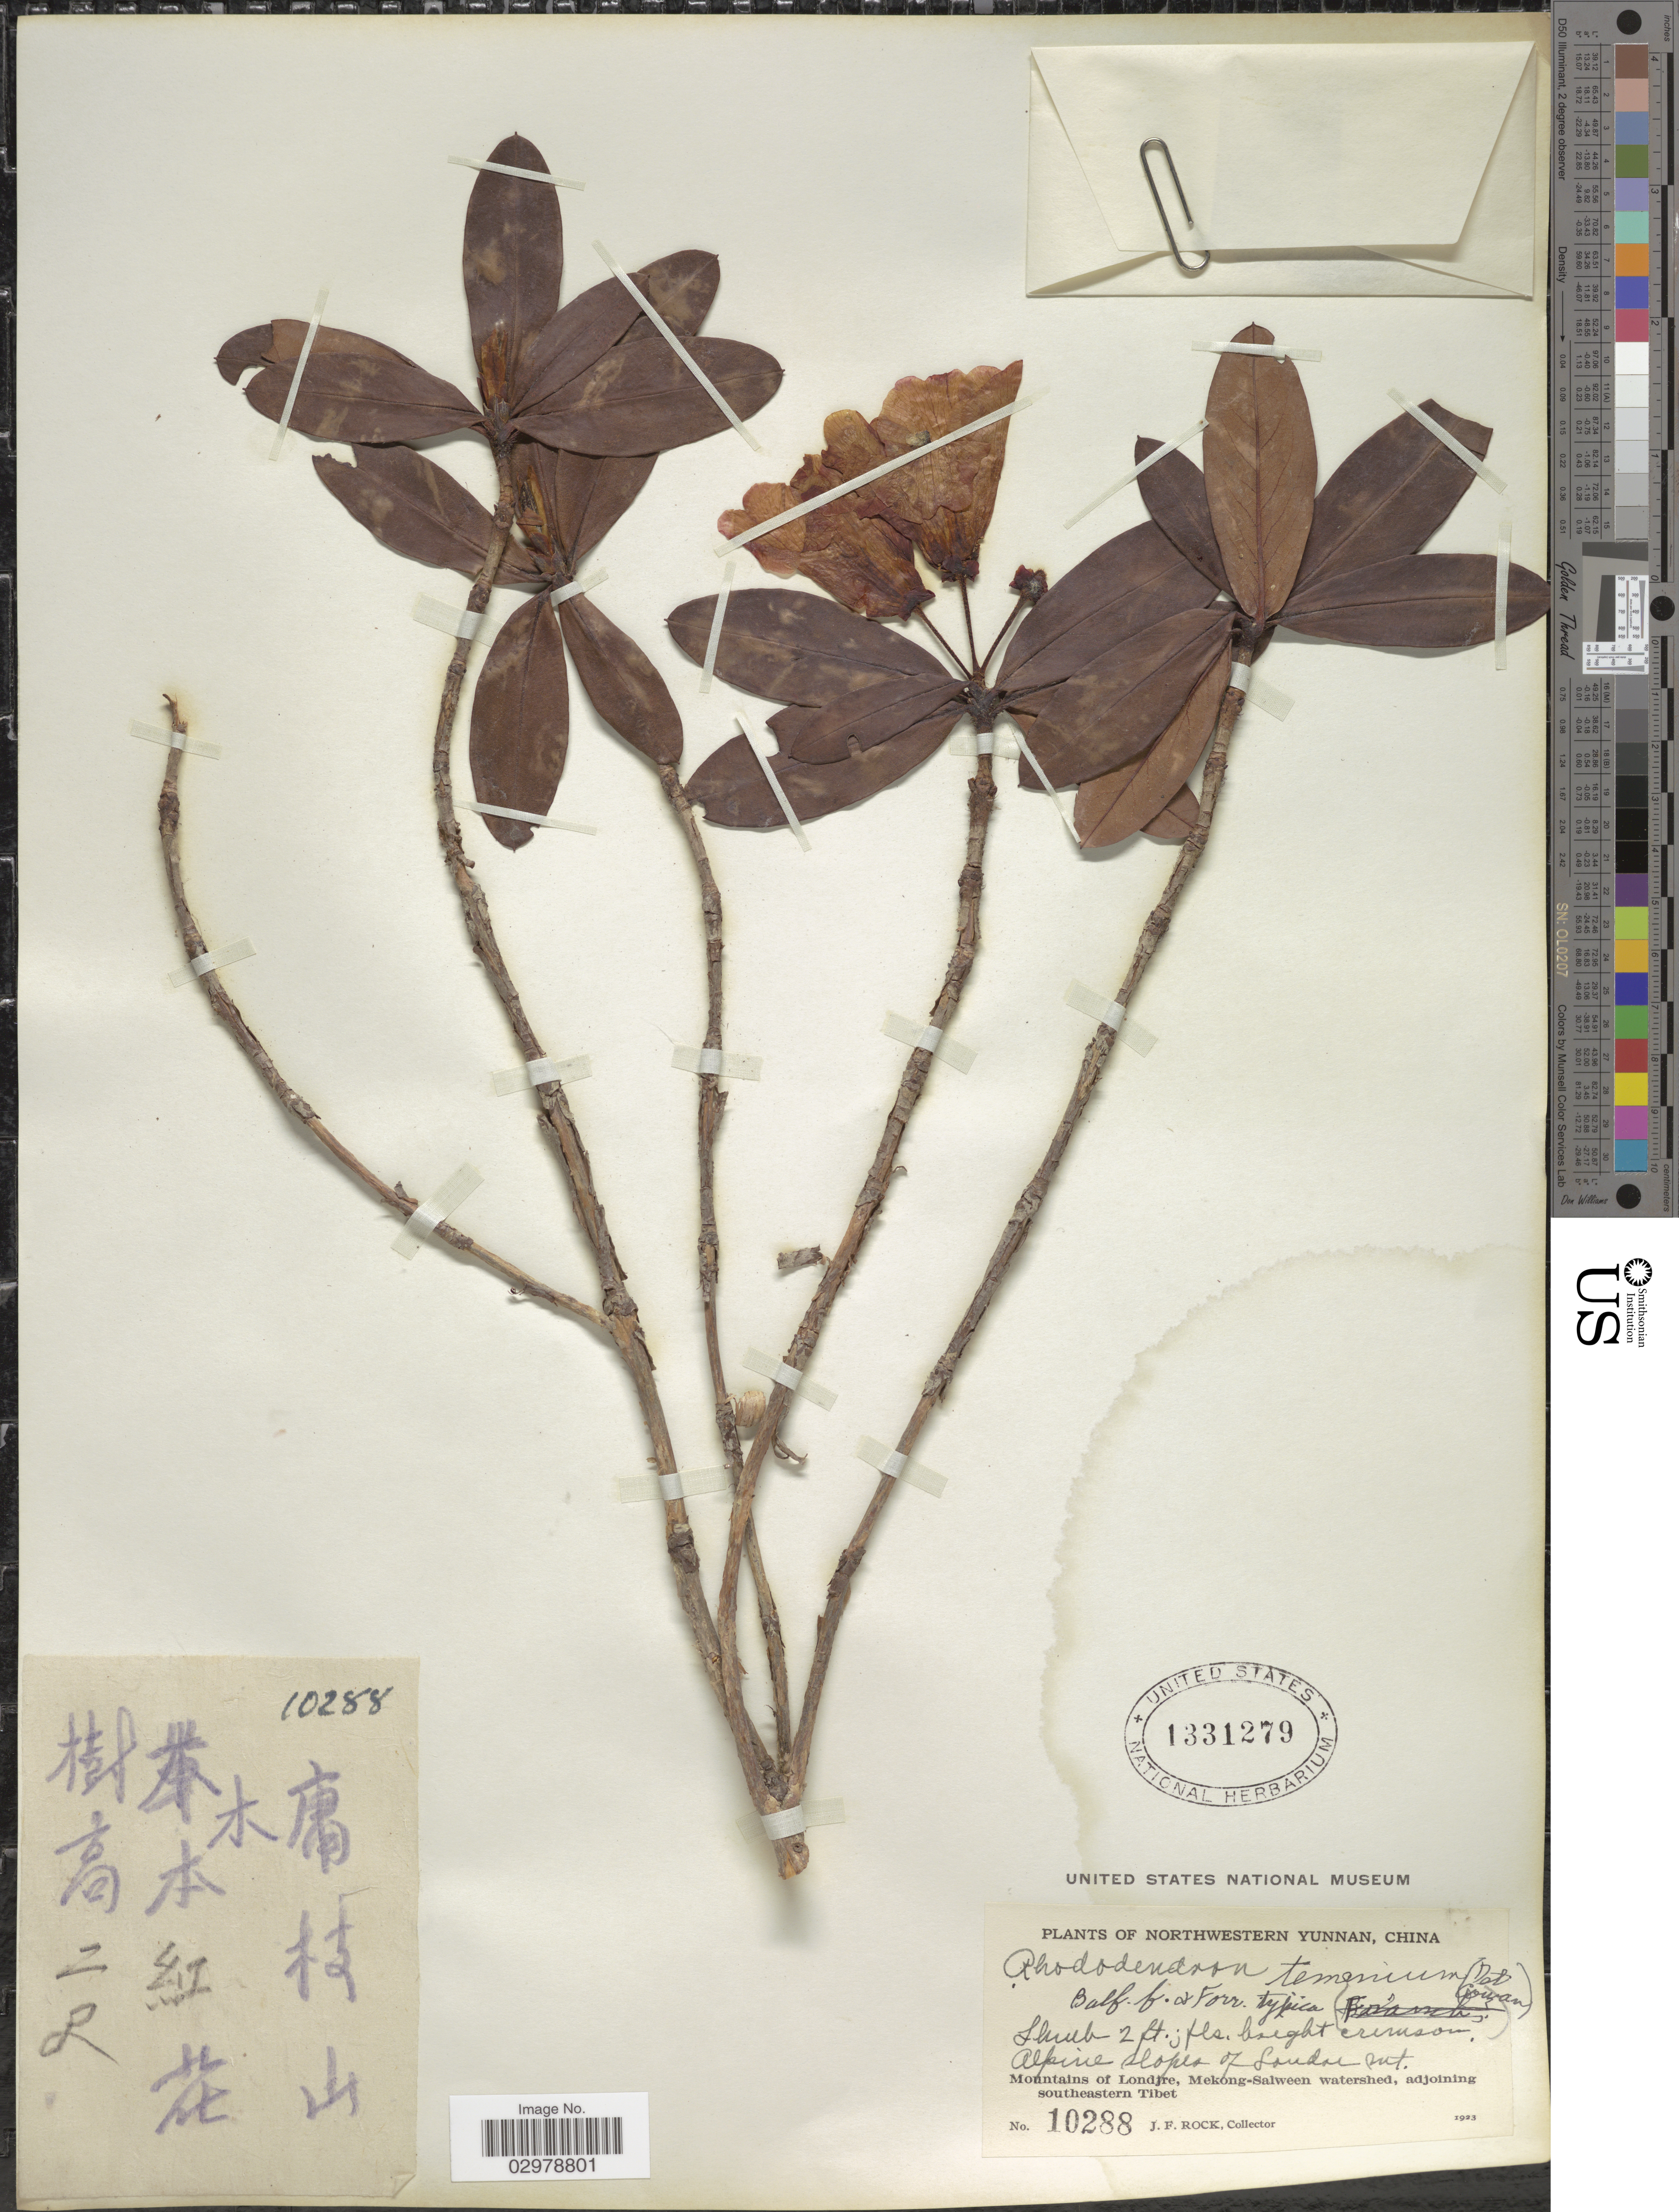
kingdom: Plantae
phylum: Tracheophyta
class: Magnoliopsida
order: Ericales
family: Ericaceae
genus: Rhododendron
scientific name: Rhododendron temenium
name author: Balf. f. & Forrest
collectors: J. Rock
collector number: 10288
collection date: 1923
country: China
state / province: Yunnan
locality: Northwestern Yunnan. Alpine slopes of Londre Mt. Mountains of Londjre, Mekong-Salween watershed, adjoining southeastern Tibet.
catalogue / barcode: US 1331279